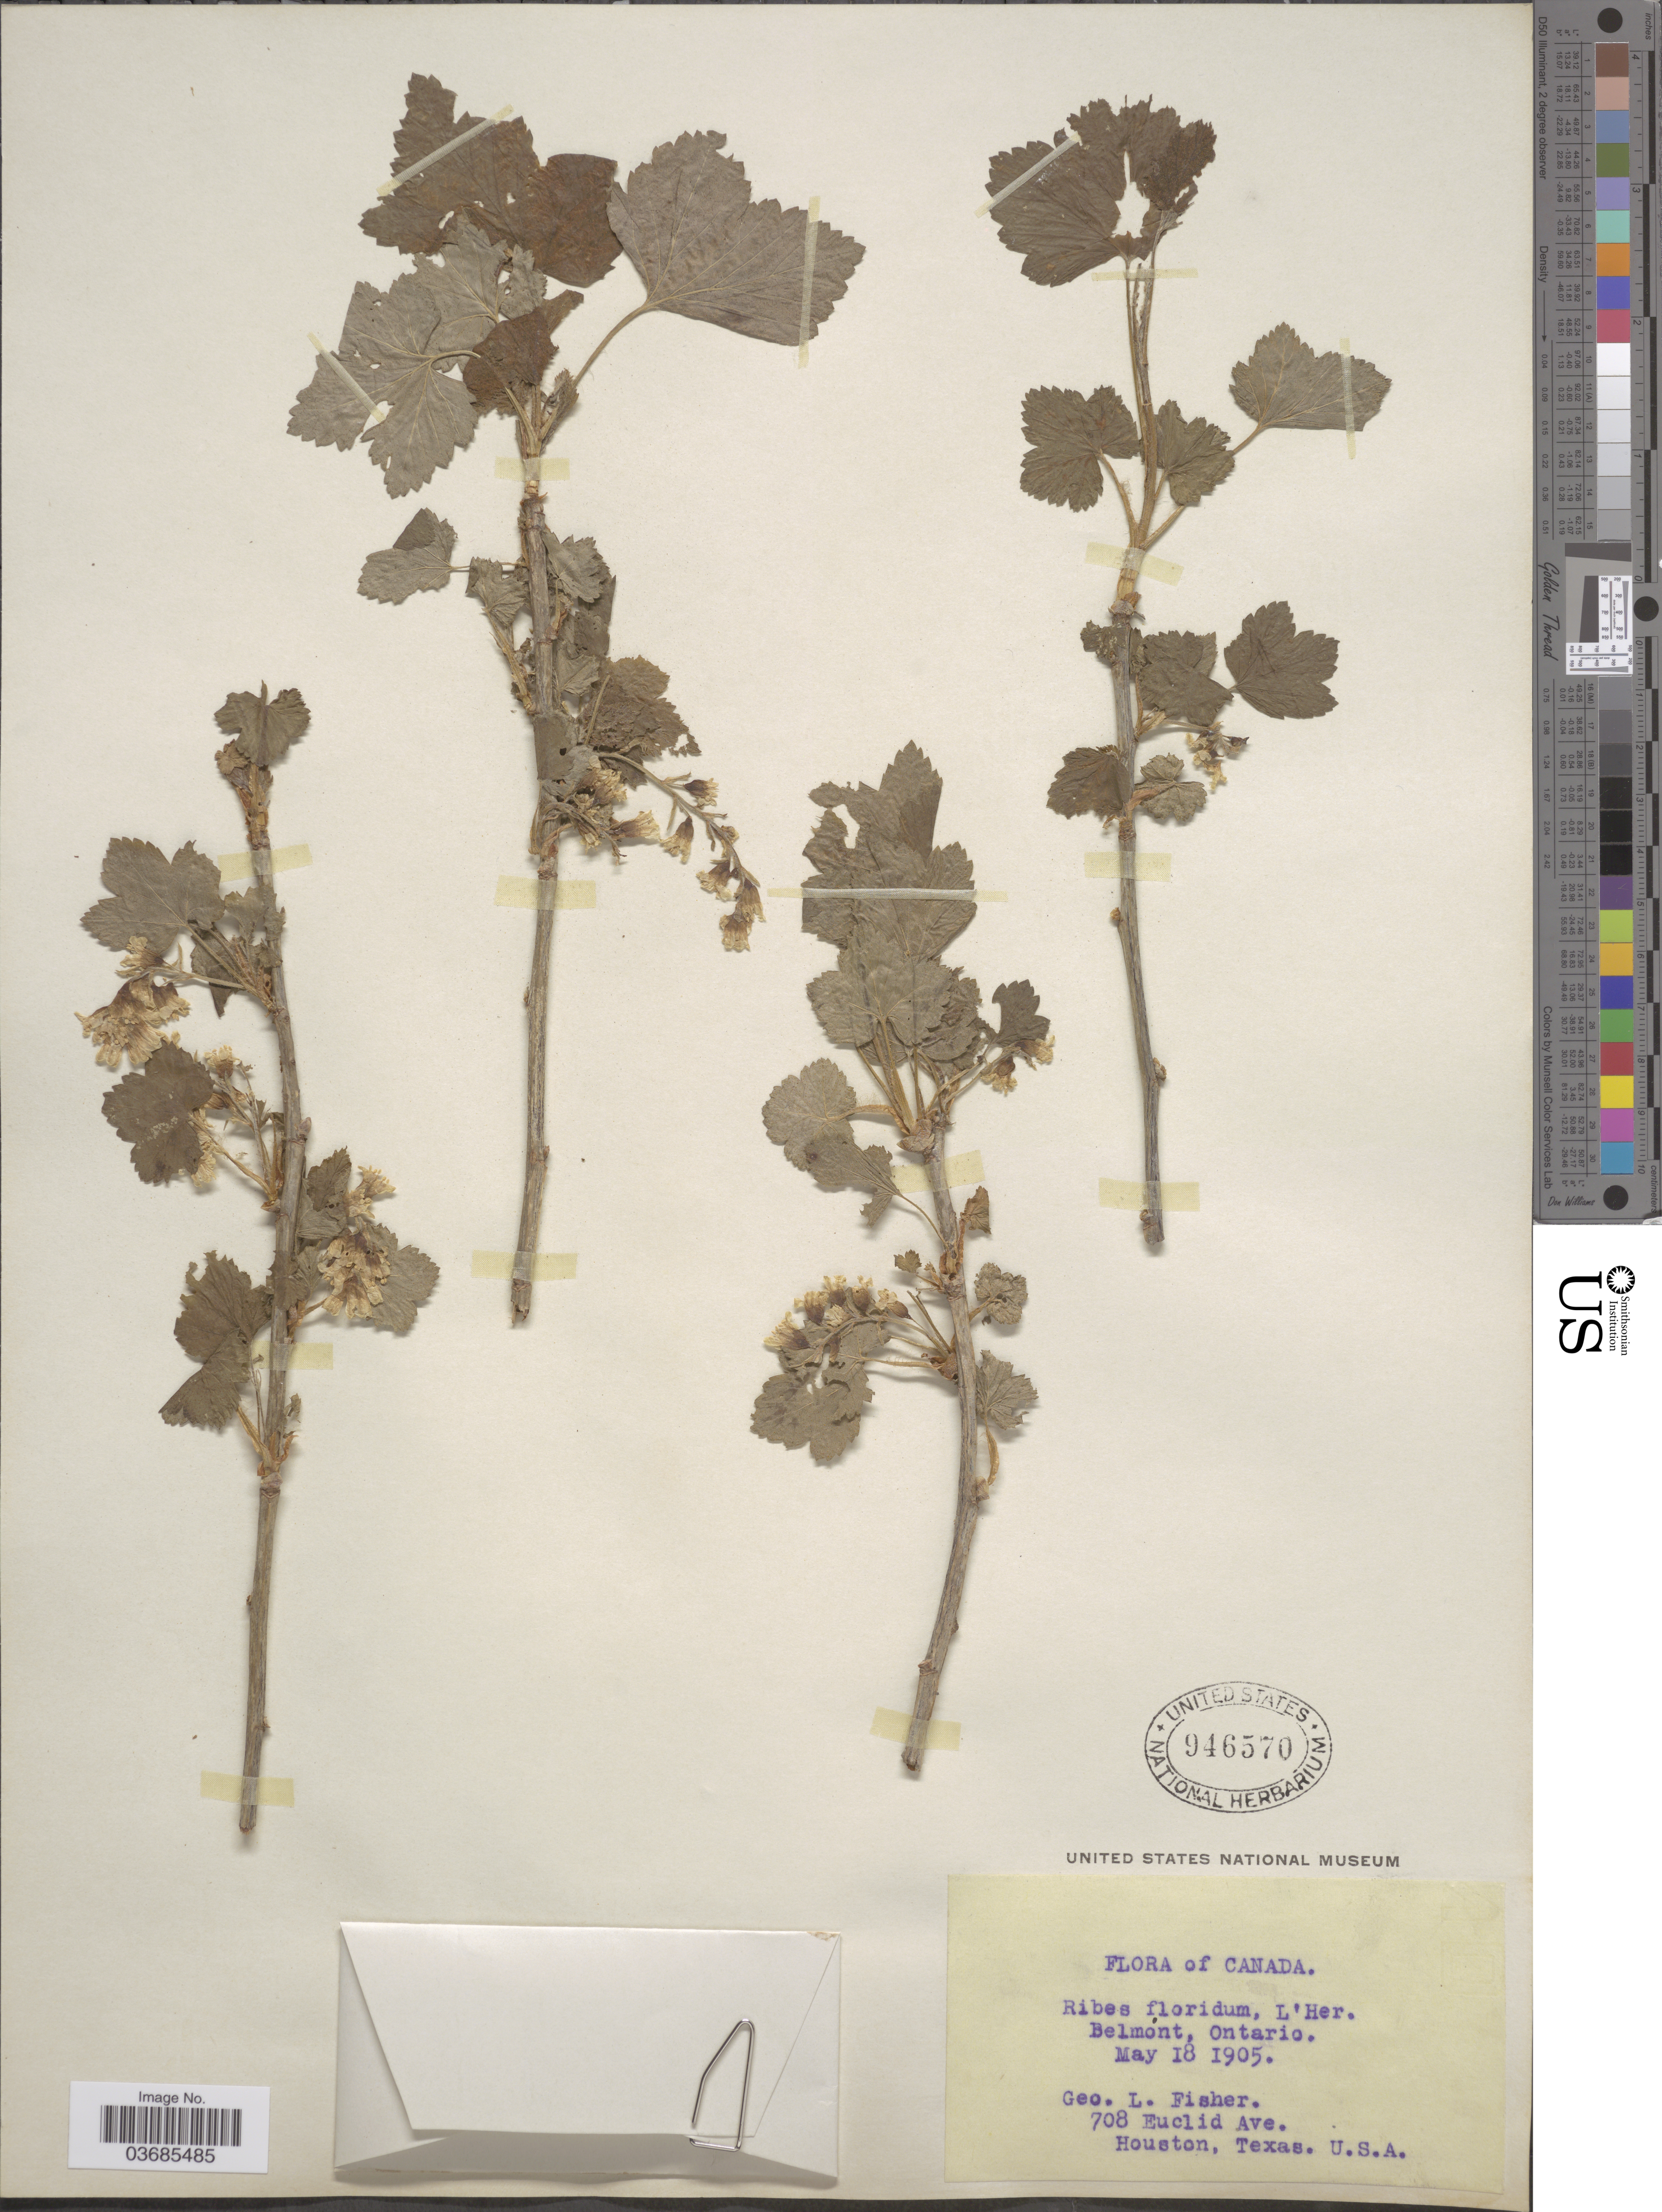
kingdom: Plantae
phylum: Tracheophyta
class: Magnoliopsida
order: Saxifragales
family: Grossulariaceae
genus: Ribes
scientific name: Ribes americanum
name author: Mill.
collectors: G. L. Fisher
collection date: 1905-05-18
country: Canada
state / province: Ontario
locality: Belmónt.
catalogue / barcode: US 946570